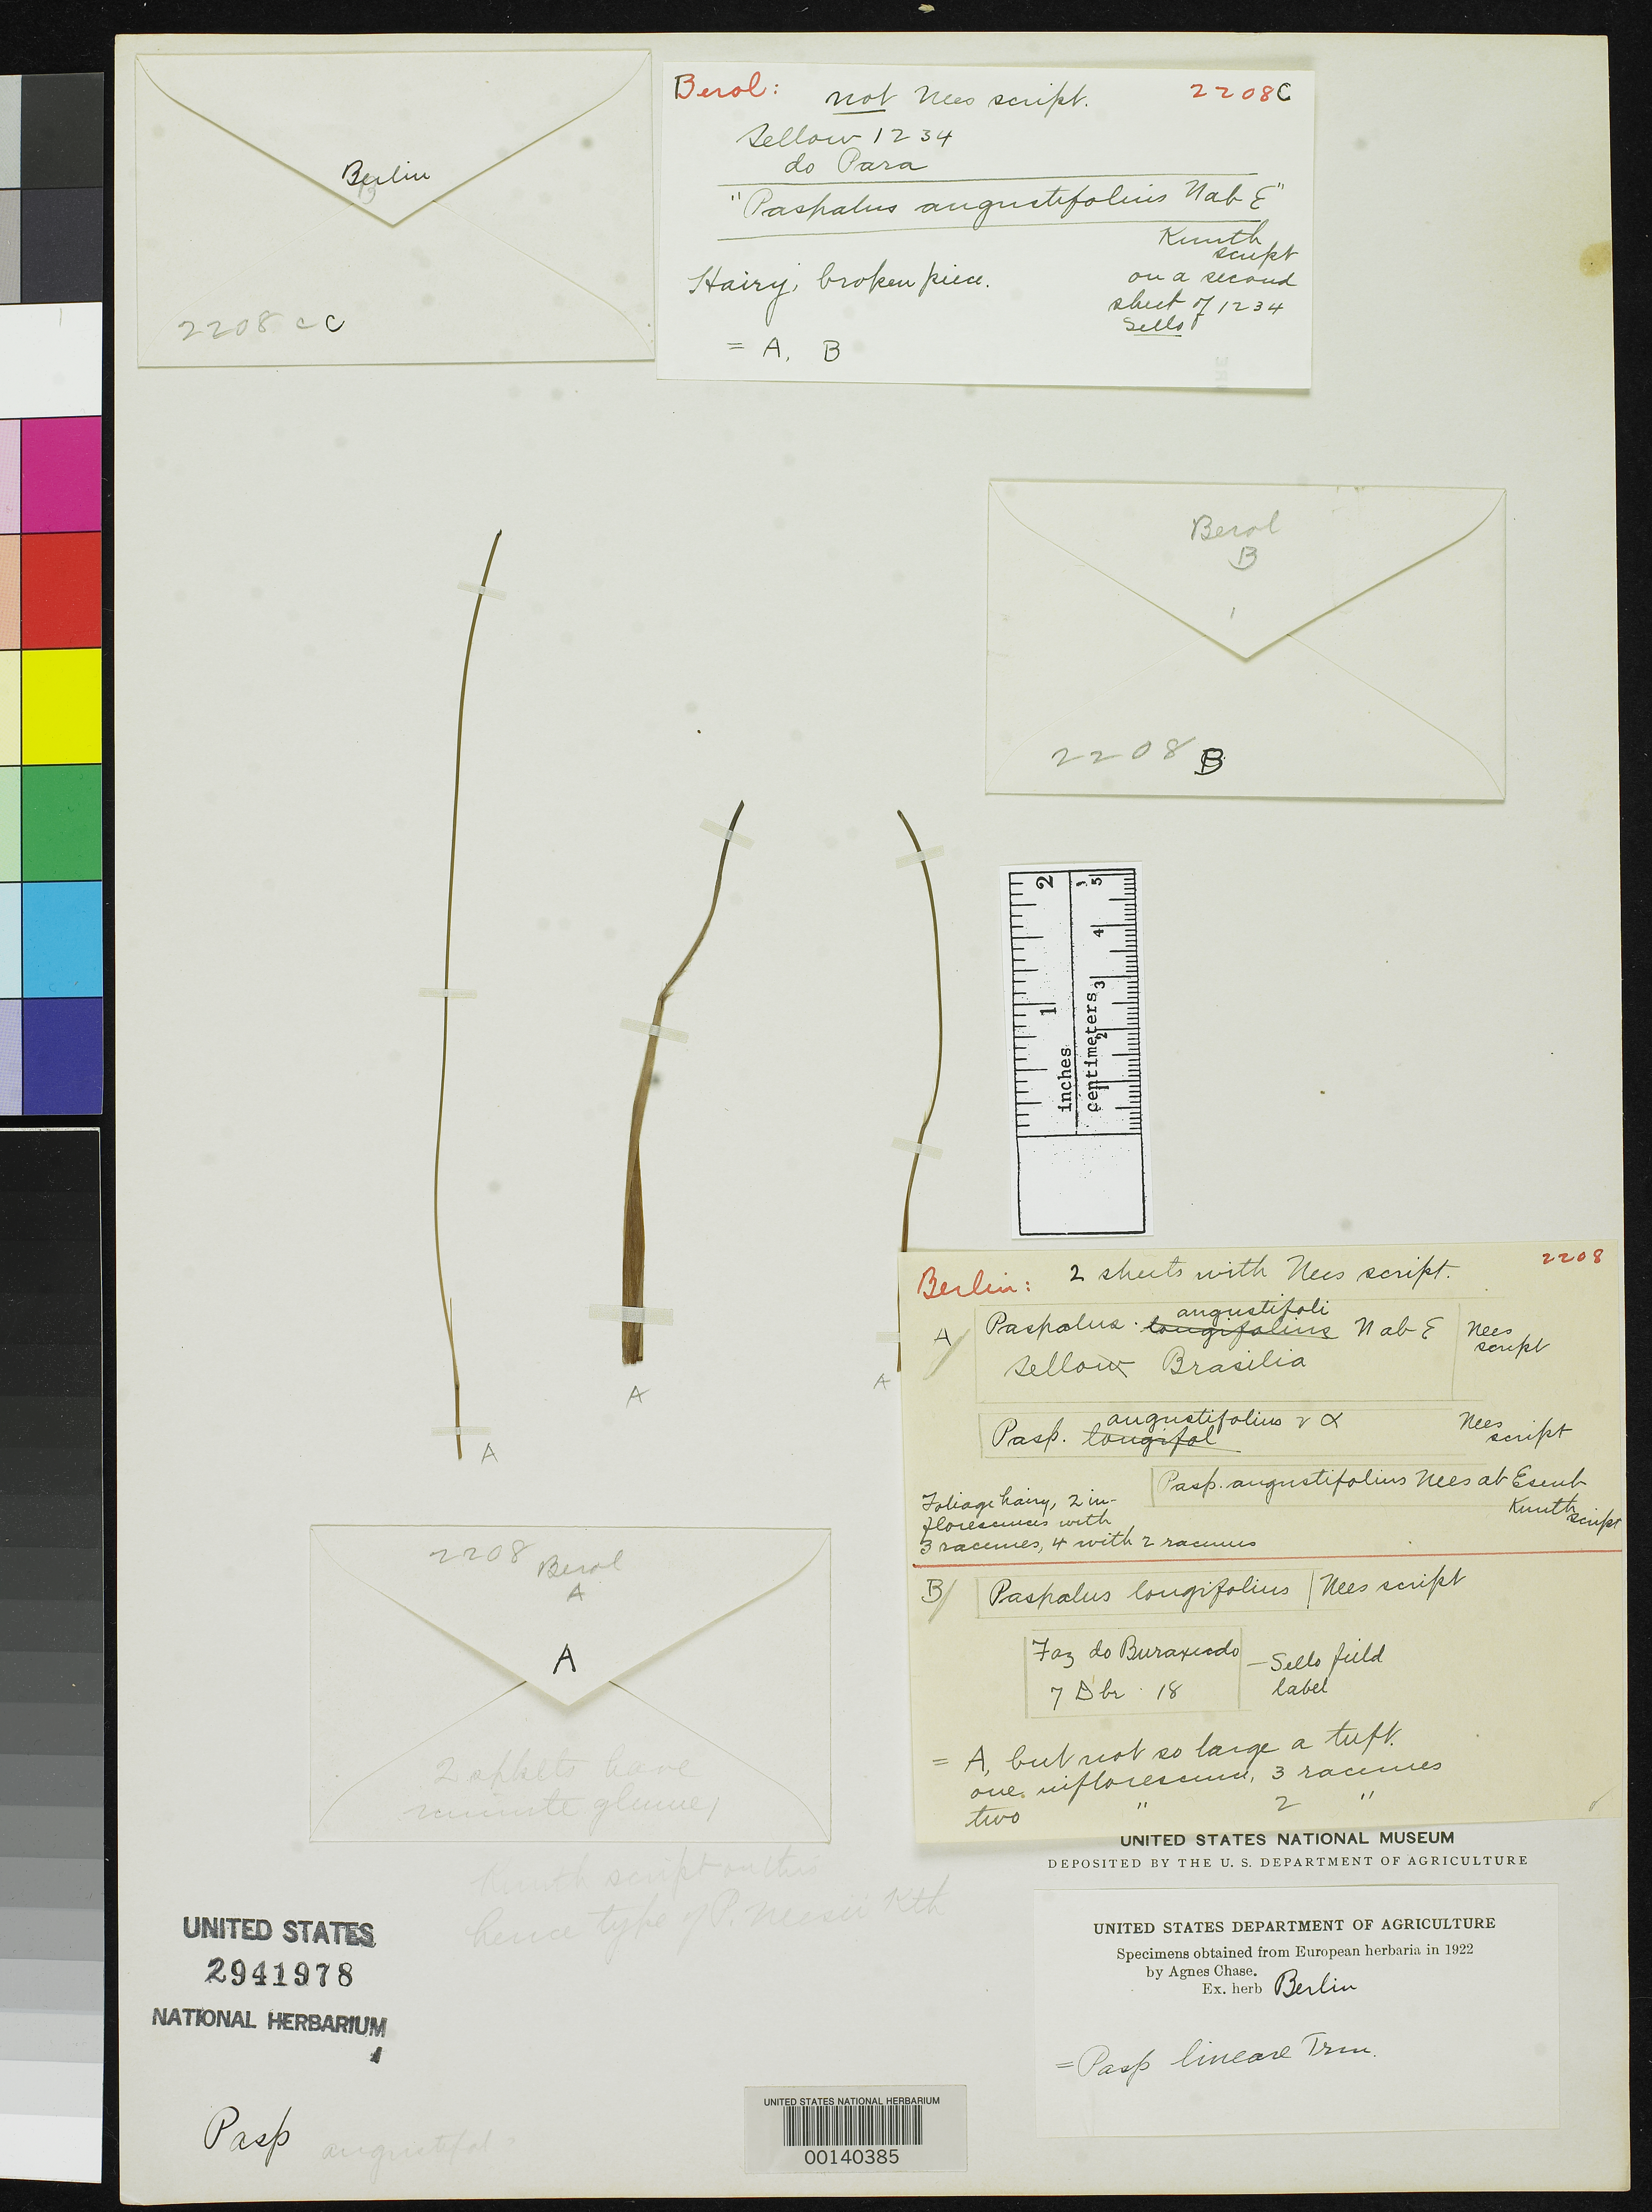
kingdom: Plantae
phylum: Tracheophyta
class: Liliopsida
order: Poales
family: Poaceae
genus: Paspalum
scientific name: Paspalum angustifolium Nees, nom. illeg.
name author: Nees in Mart.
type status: Isolectotype; Isosyntype; Type Collection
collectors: F. Sellow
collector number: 1234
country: Brazil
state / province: Pará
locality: Fazendo de Barracheldo.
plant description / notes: Fragmentary material of type specimen(s?) ex herb. Berlin; For nomenclature and typification, see Oliveira & Valls, Revista Brasil. Bot. 25(4): 371–389 (2002)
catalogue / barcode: US 2941978